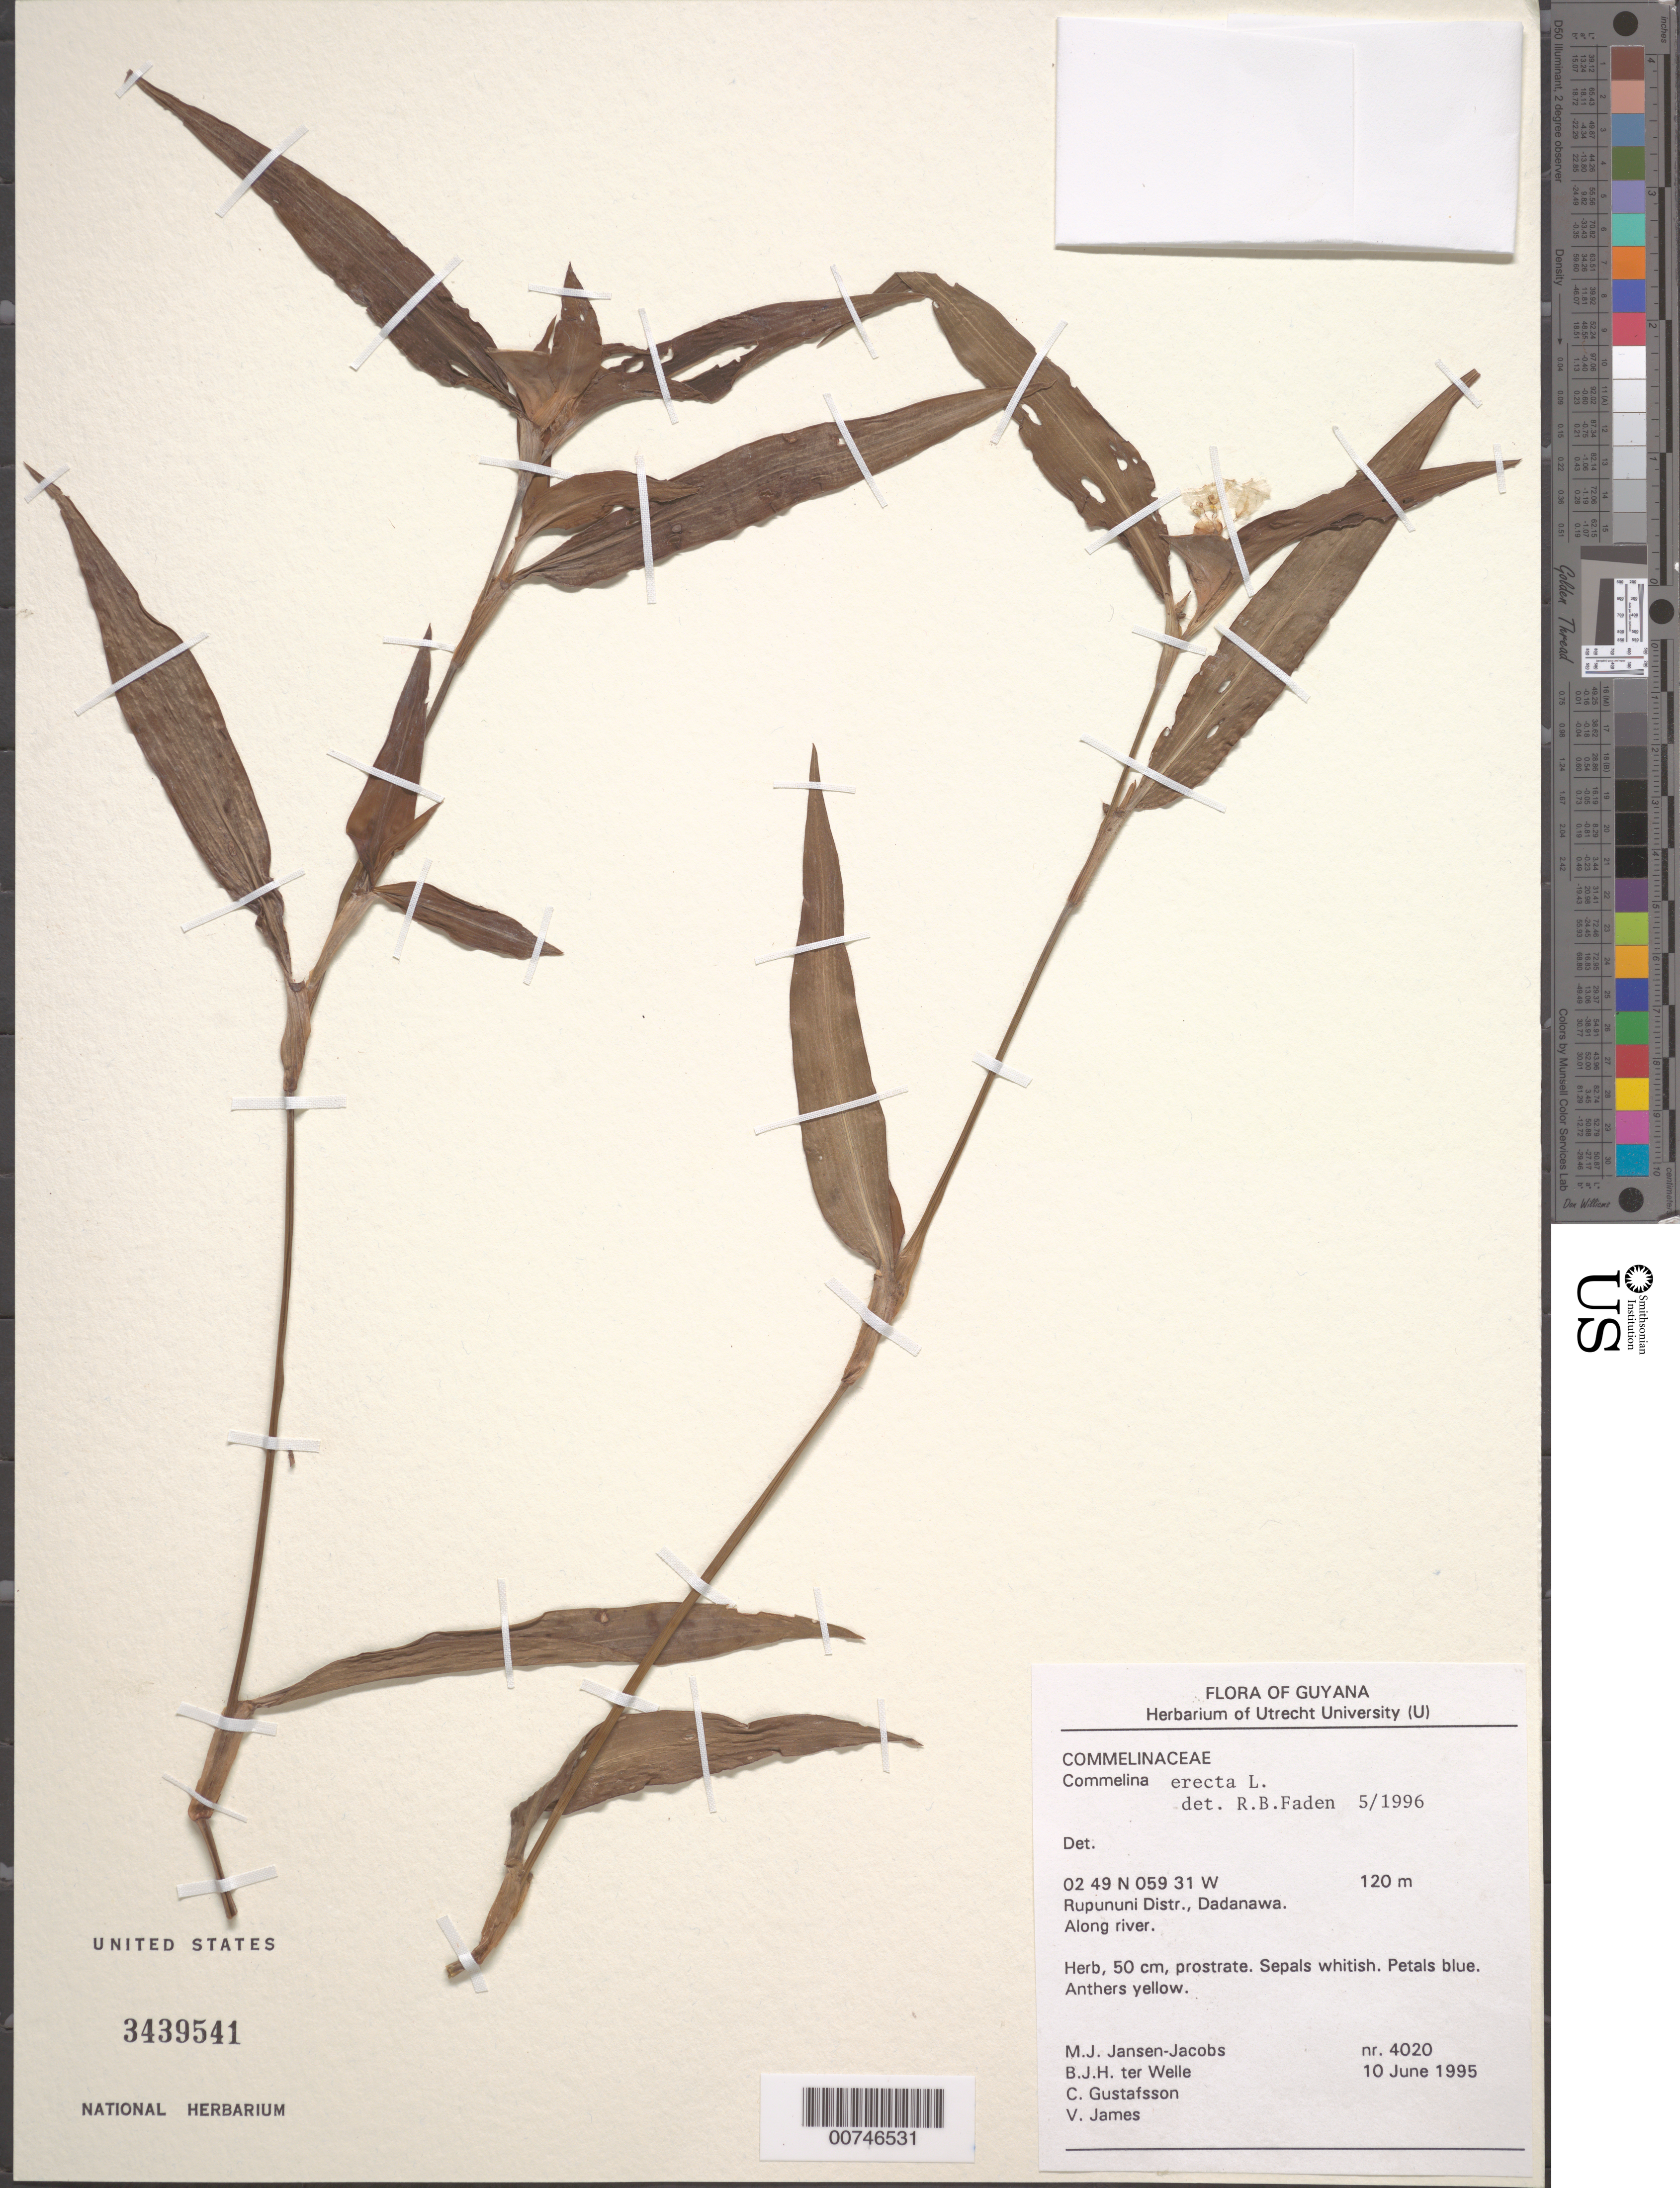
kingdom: Plantae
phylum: Tracheophyta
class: Liliopsida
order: Commelinales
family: Commelinaceae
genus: Commelina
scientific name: Commelina erecta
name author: L.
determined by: Faden, Robert B., (US), Smithsonian Institution - National Museum of Natural History (UNITED STATES)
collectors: M. J. Jansen-Jacobs, B. Welle, C. G. Gustafsson & M. James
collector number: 4020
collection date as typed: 10-Jun-95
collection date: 1995-06-10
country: Guyana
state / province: U. Takutu-U. Essequibo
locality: Dadanawa, Rupununi River, Rupununi District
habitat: Along river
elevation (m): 120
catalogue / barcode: US 3439541